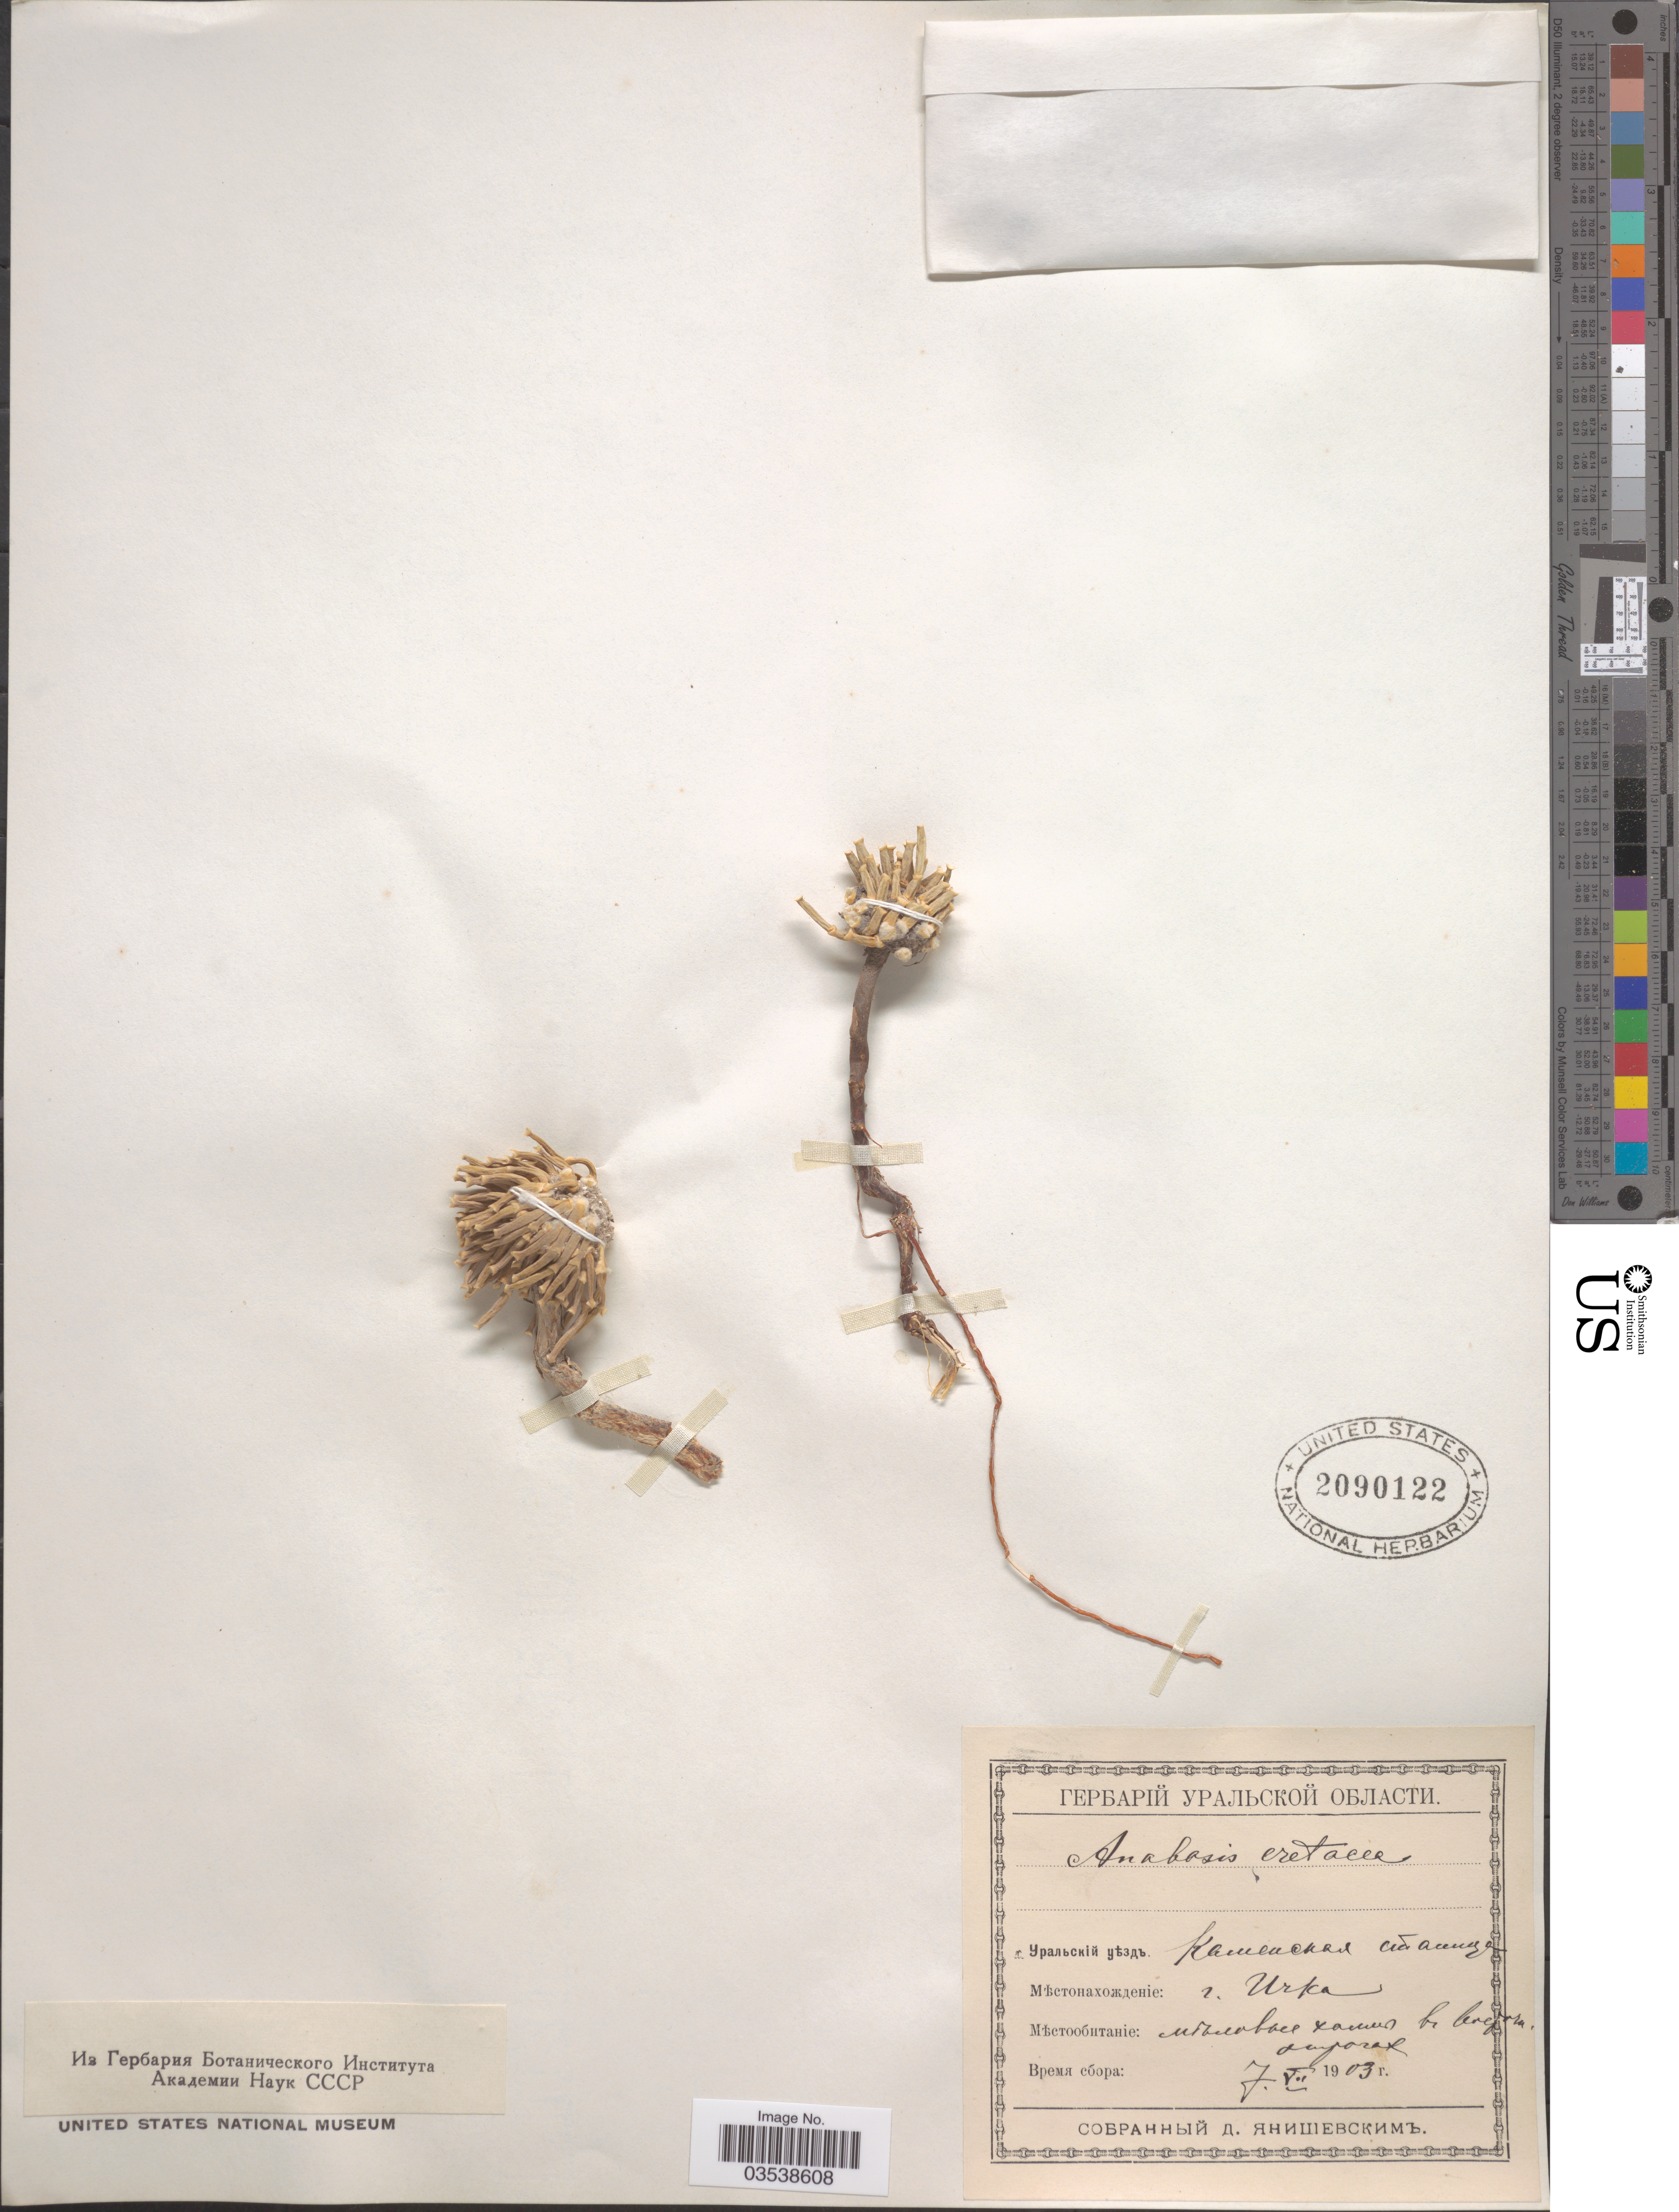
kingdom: Plantae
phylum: Tracheophyta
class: Magnoliopsida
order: Caryophyllales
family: Amaranthaceae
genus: Anabasis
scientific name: Anabasis cretacea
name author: Pall.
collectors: D. Yanishevskiy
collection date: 1903-07-07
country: Kazakhstan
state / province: West Kazakhstan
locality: Ichka Mtn.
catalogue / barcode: US 2090122